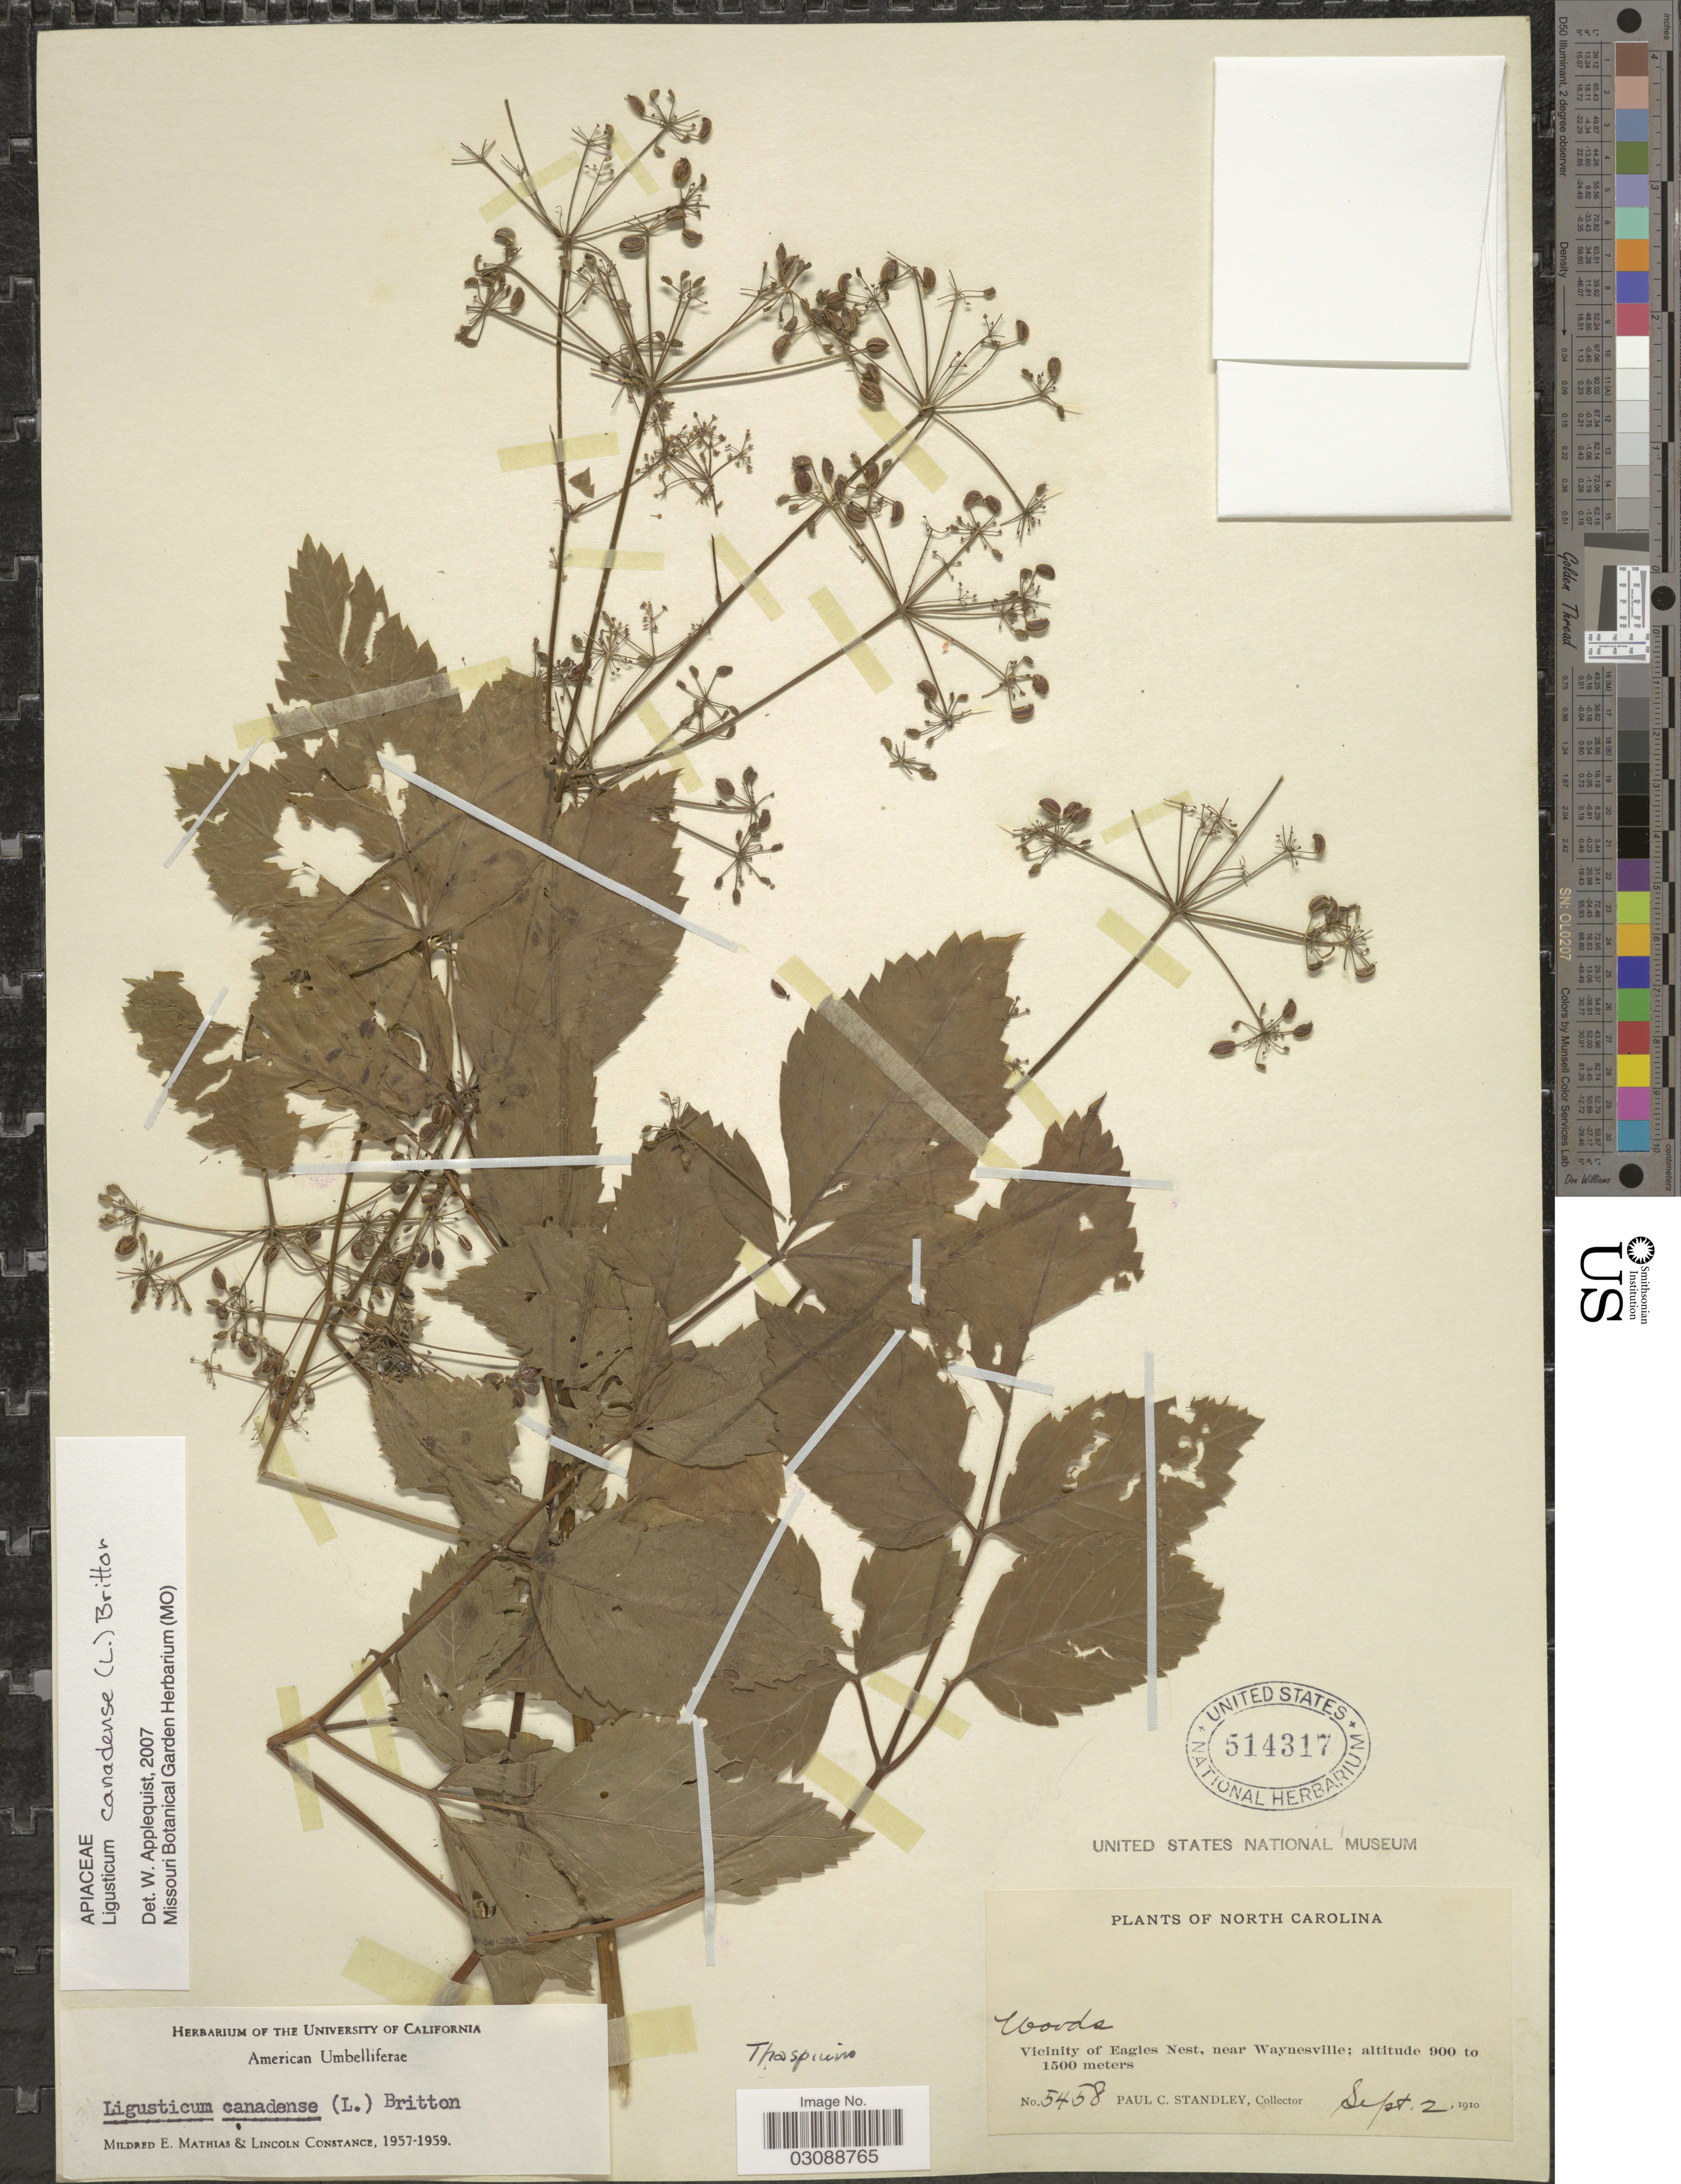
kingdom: Plantae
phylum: Tracheophyta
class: Magnoliopsida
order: Apiales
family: Apiaceae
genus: Ligusticum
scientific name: Ligusticum canadense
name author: (L.) Britton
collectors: P. C. Standley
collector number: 5458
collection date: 1910-09-02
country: United States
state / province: North Carolina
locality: Vicinity of Eagles Nest, near Waynesville.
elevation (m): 900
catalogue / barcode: US 514317